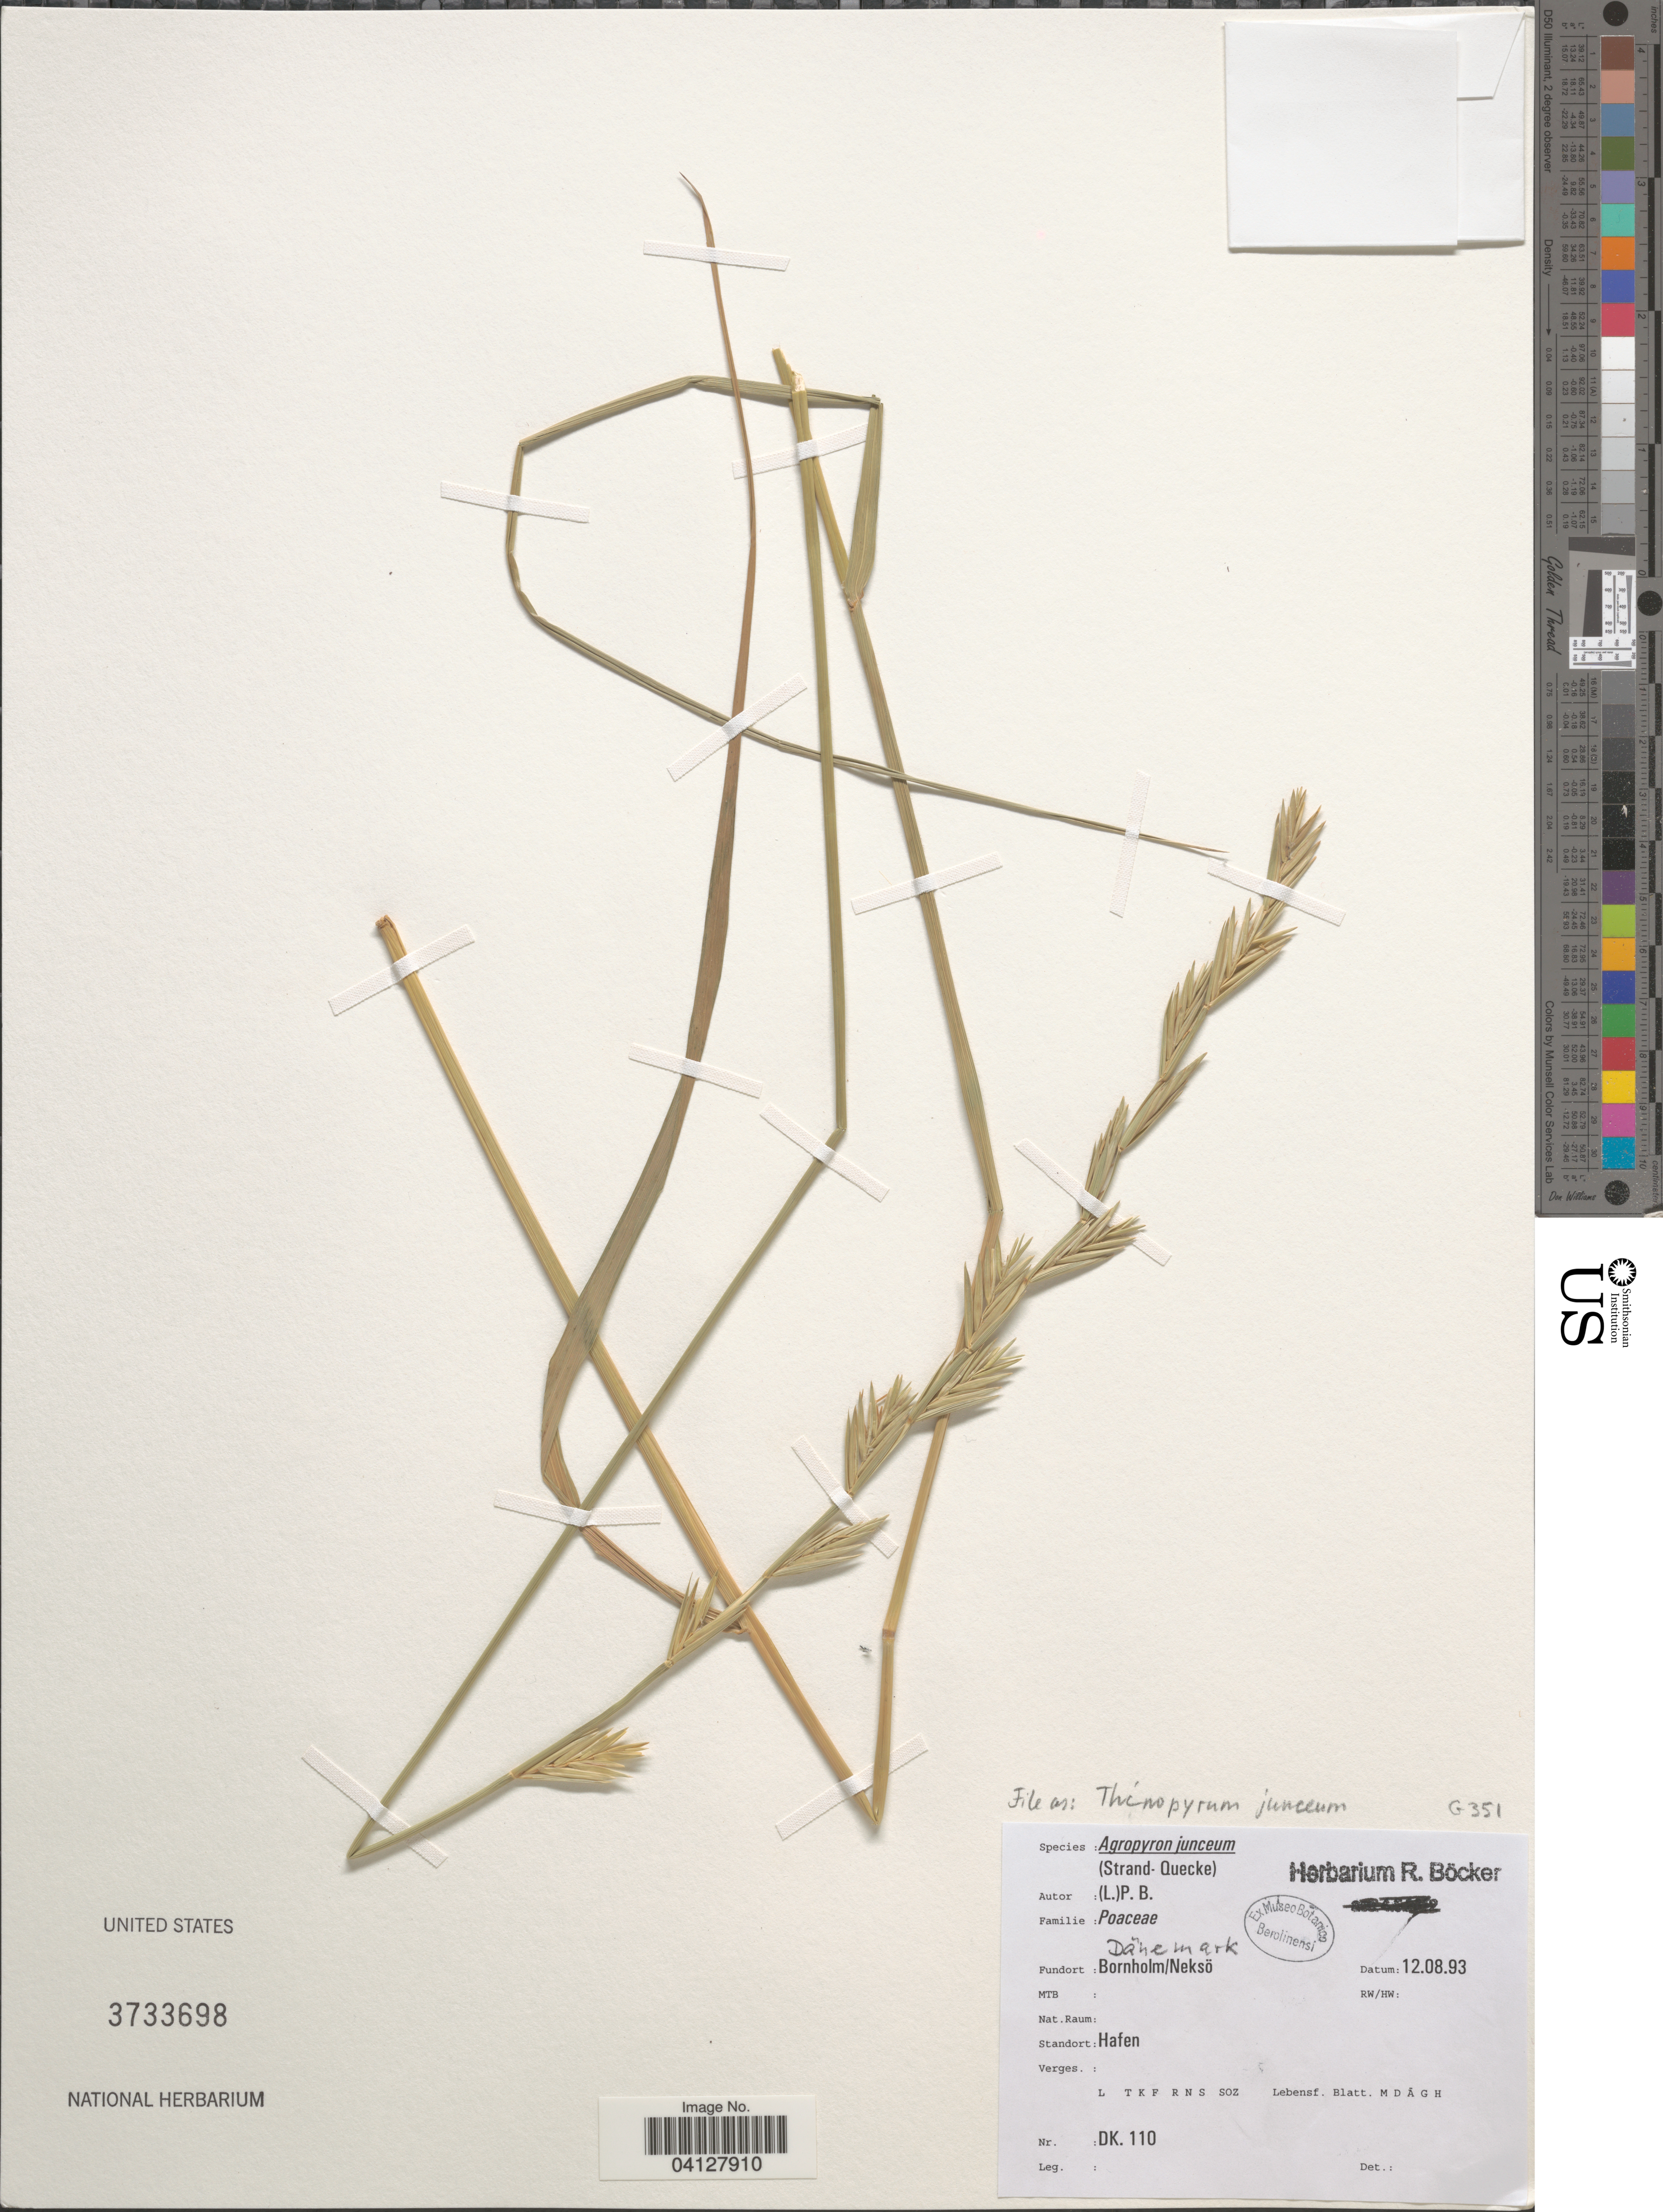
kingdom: Plantae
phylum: Tracheophyta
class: Liliopsida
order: Poales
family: Poaceae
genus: Agropyron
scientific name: Agropyron junceum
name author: (L.) P. Beauv.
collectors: Ex herb. R. Böcker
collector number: DK.110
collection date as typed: Transcribed d/m/y: 12/8/93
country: Denmark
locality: Bornholm/Neksö.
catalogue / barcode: US 3733698